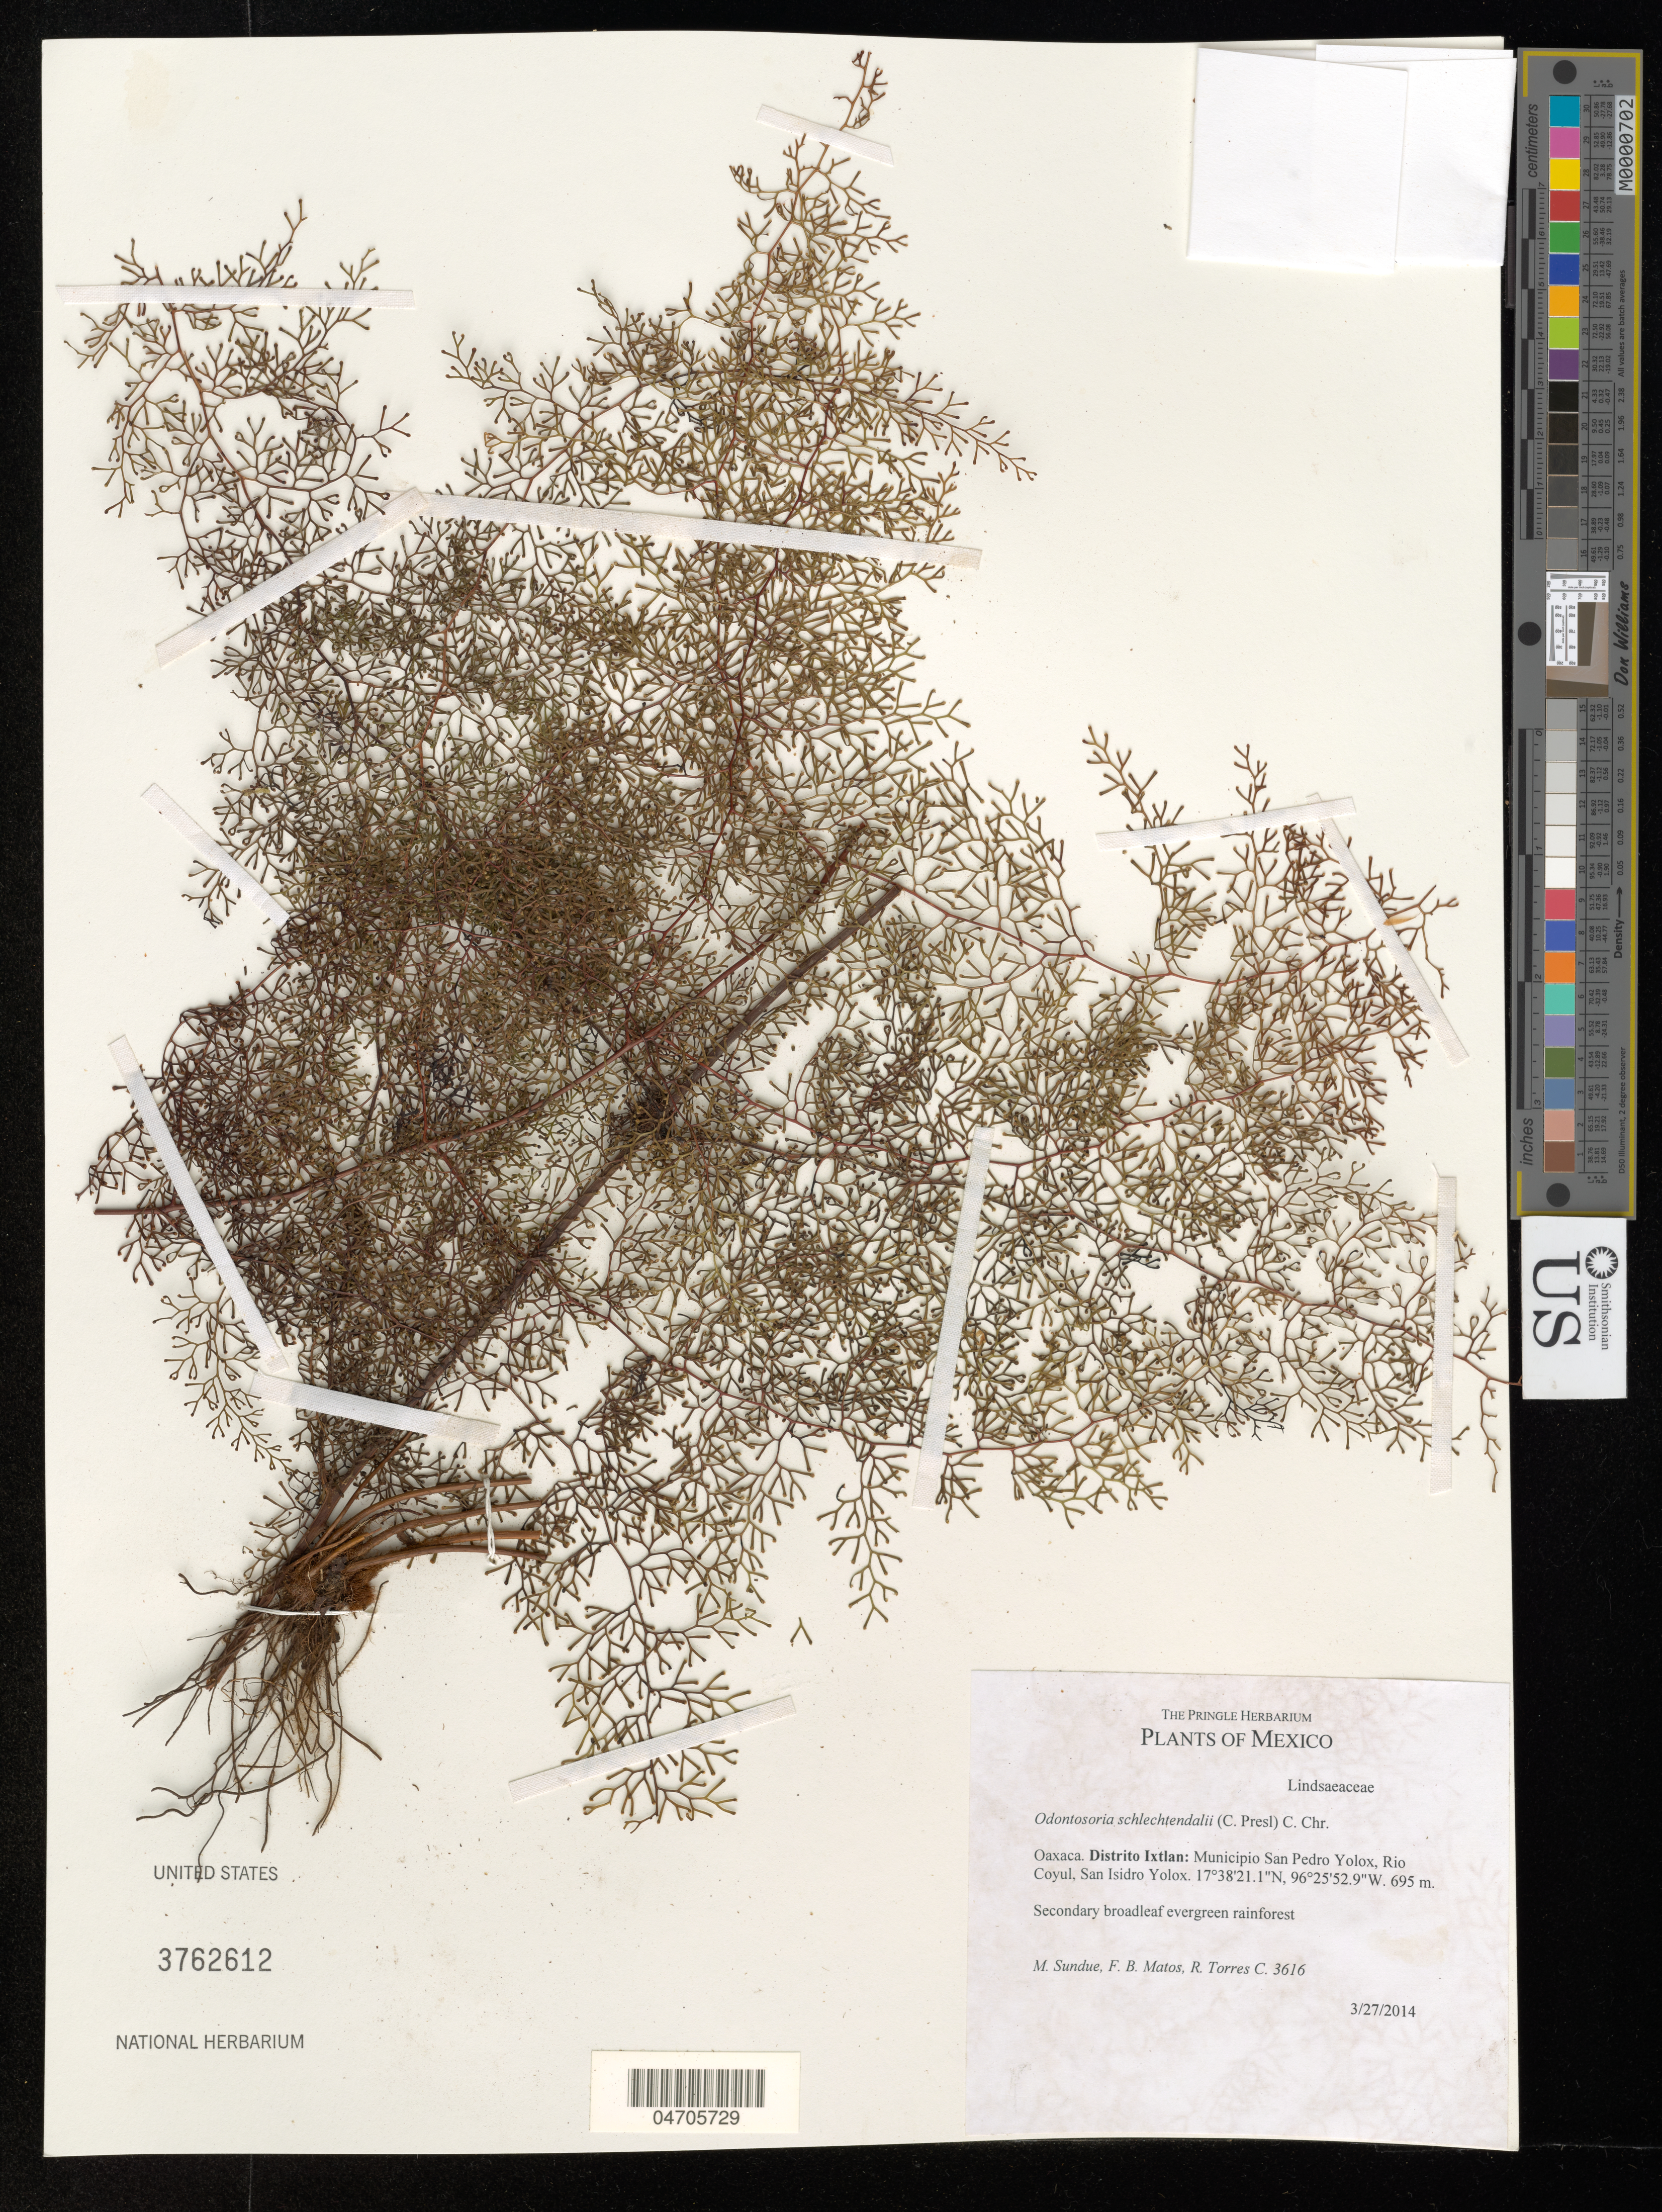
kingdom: Plantae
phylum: Tracheophyta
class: Polypodiopsida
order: Polypodiales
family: Lindsaeaceae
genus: Odontosoria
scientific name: Odontosoria schlechtendalii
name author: (C. Presl) C. Chr.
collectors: M. Sundue, F. Matos & R. Torres C.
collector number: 3616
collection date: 2014-04-27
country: Mexico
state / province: Oaxaca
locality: Distrito Ixtlan: Municipio San Pedro Yolox, Rio Coyul, San Isidro Yolox.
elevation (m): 695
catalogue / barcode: US 3762612